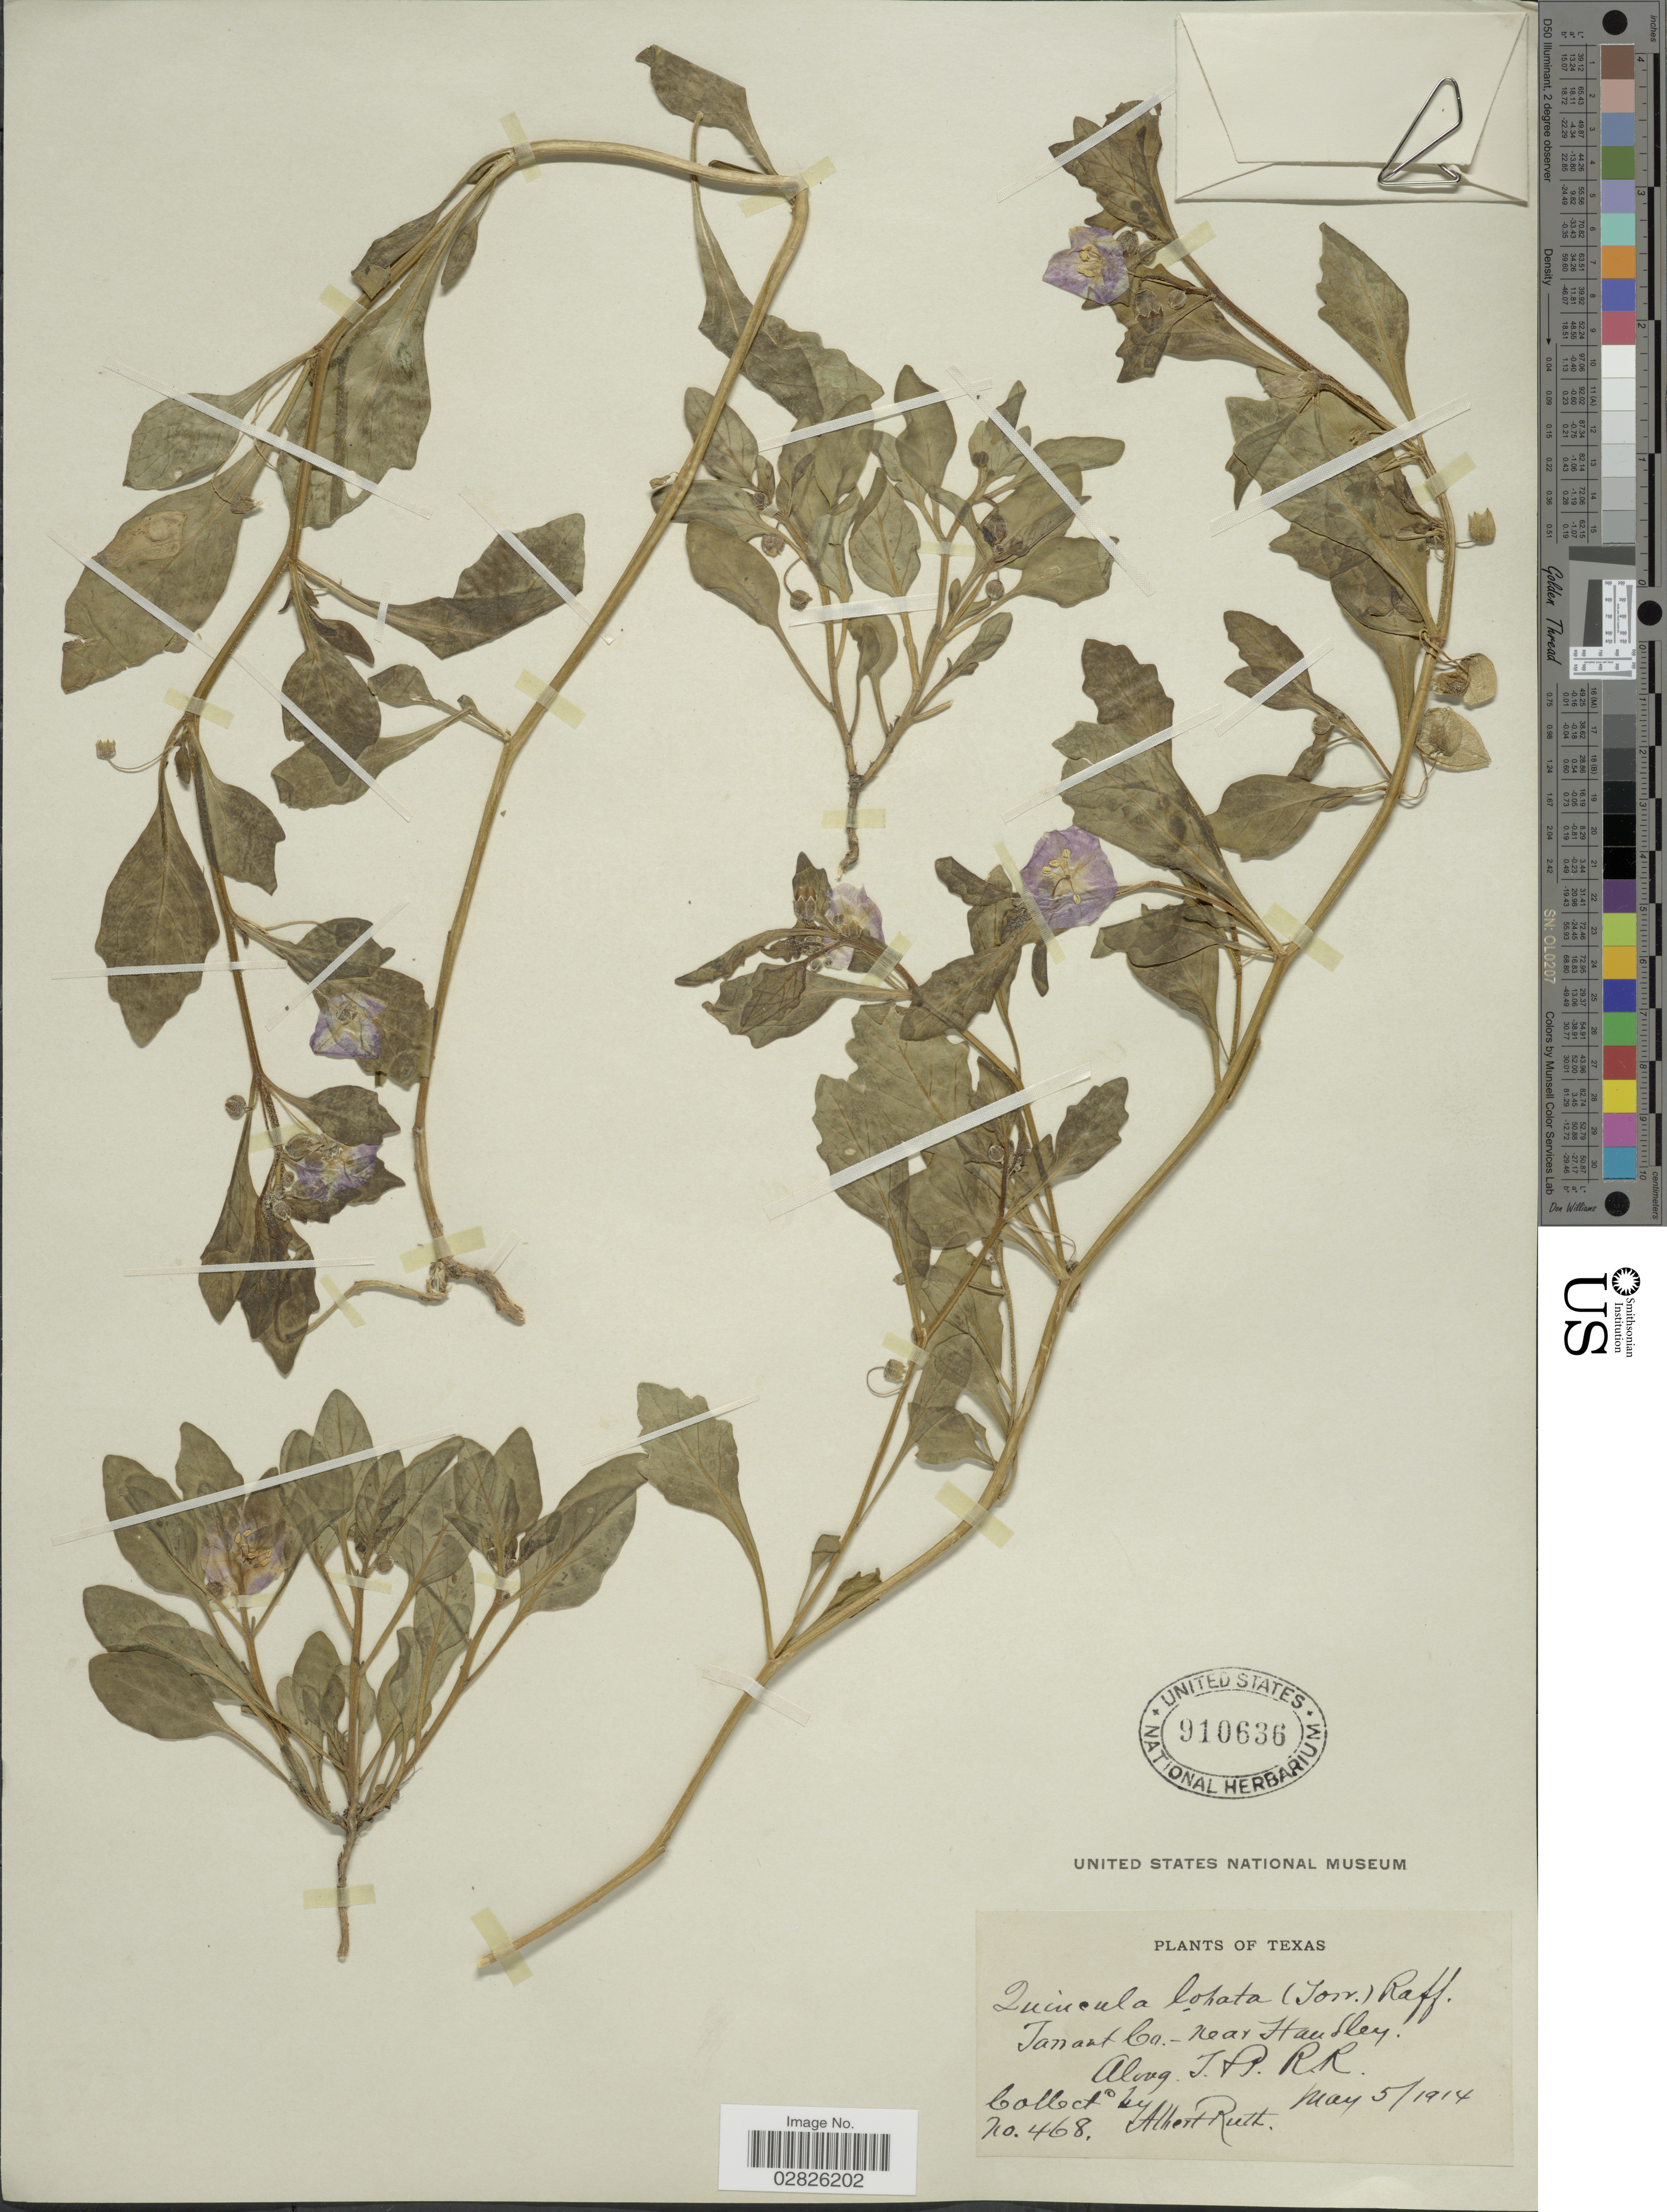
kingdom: Plantae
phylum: Tracheophyta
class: Magnoliopsida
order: Solanales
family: Solanaceae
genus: Quincula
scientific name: Quincula lobata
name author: (Torr.) Raf.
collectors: A. Ruth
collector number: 468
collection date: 1914-05-05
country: United States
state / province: Texas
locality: Tarrant Co.- near Handley. Along T. + P. R.R.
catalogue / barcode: US 910636